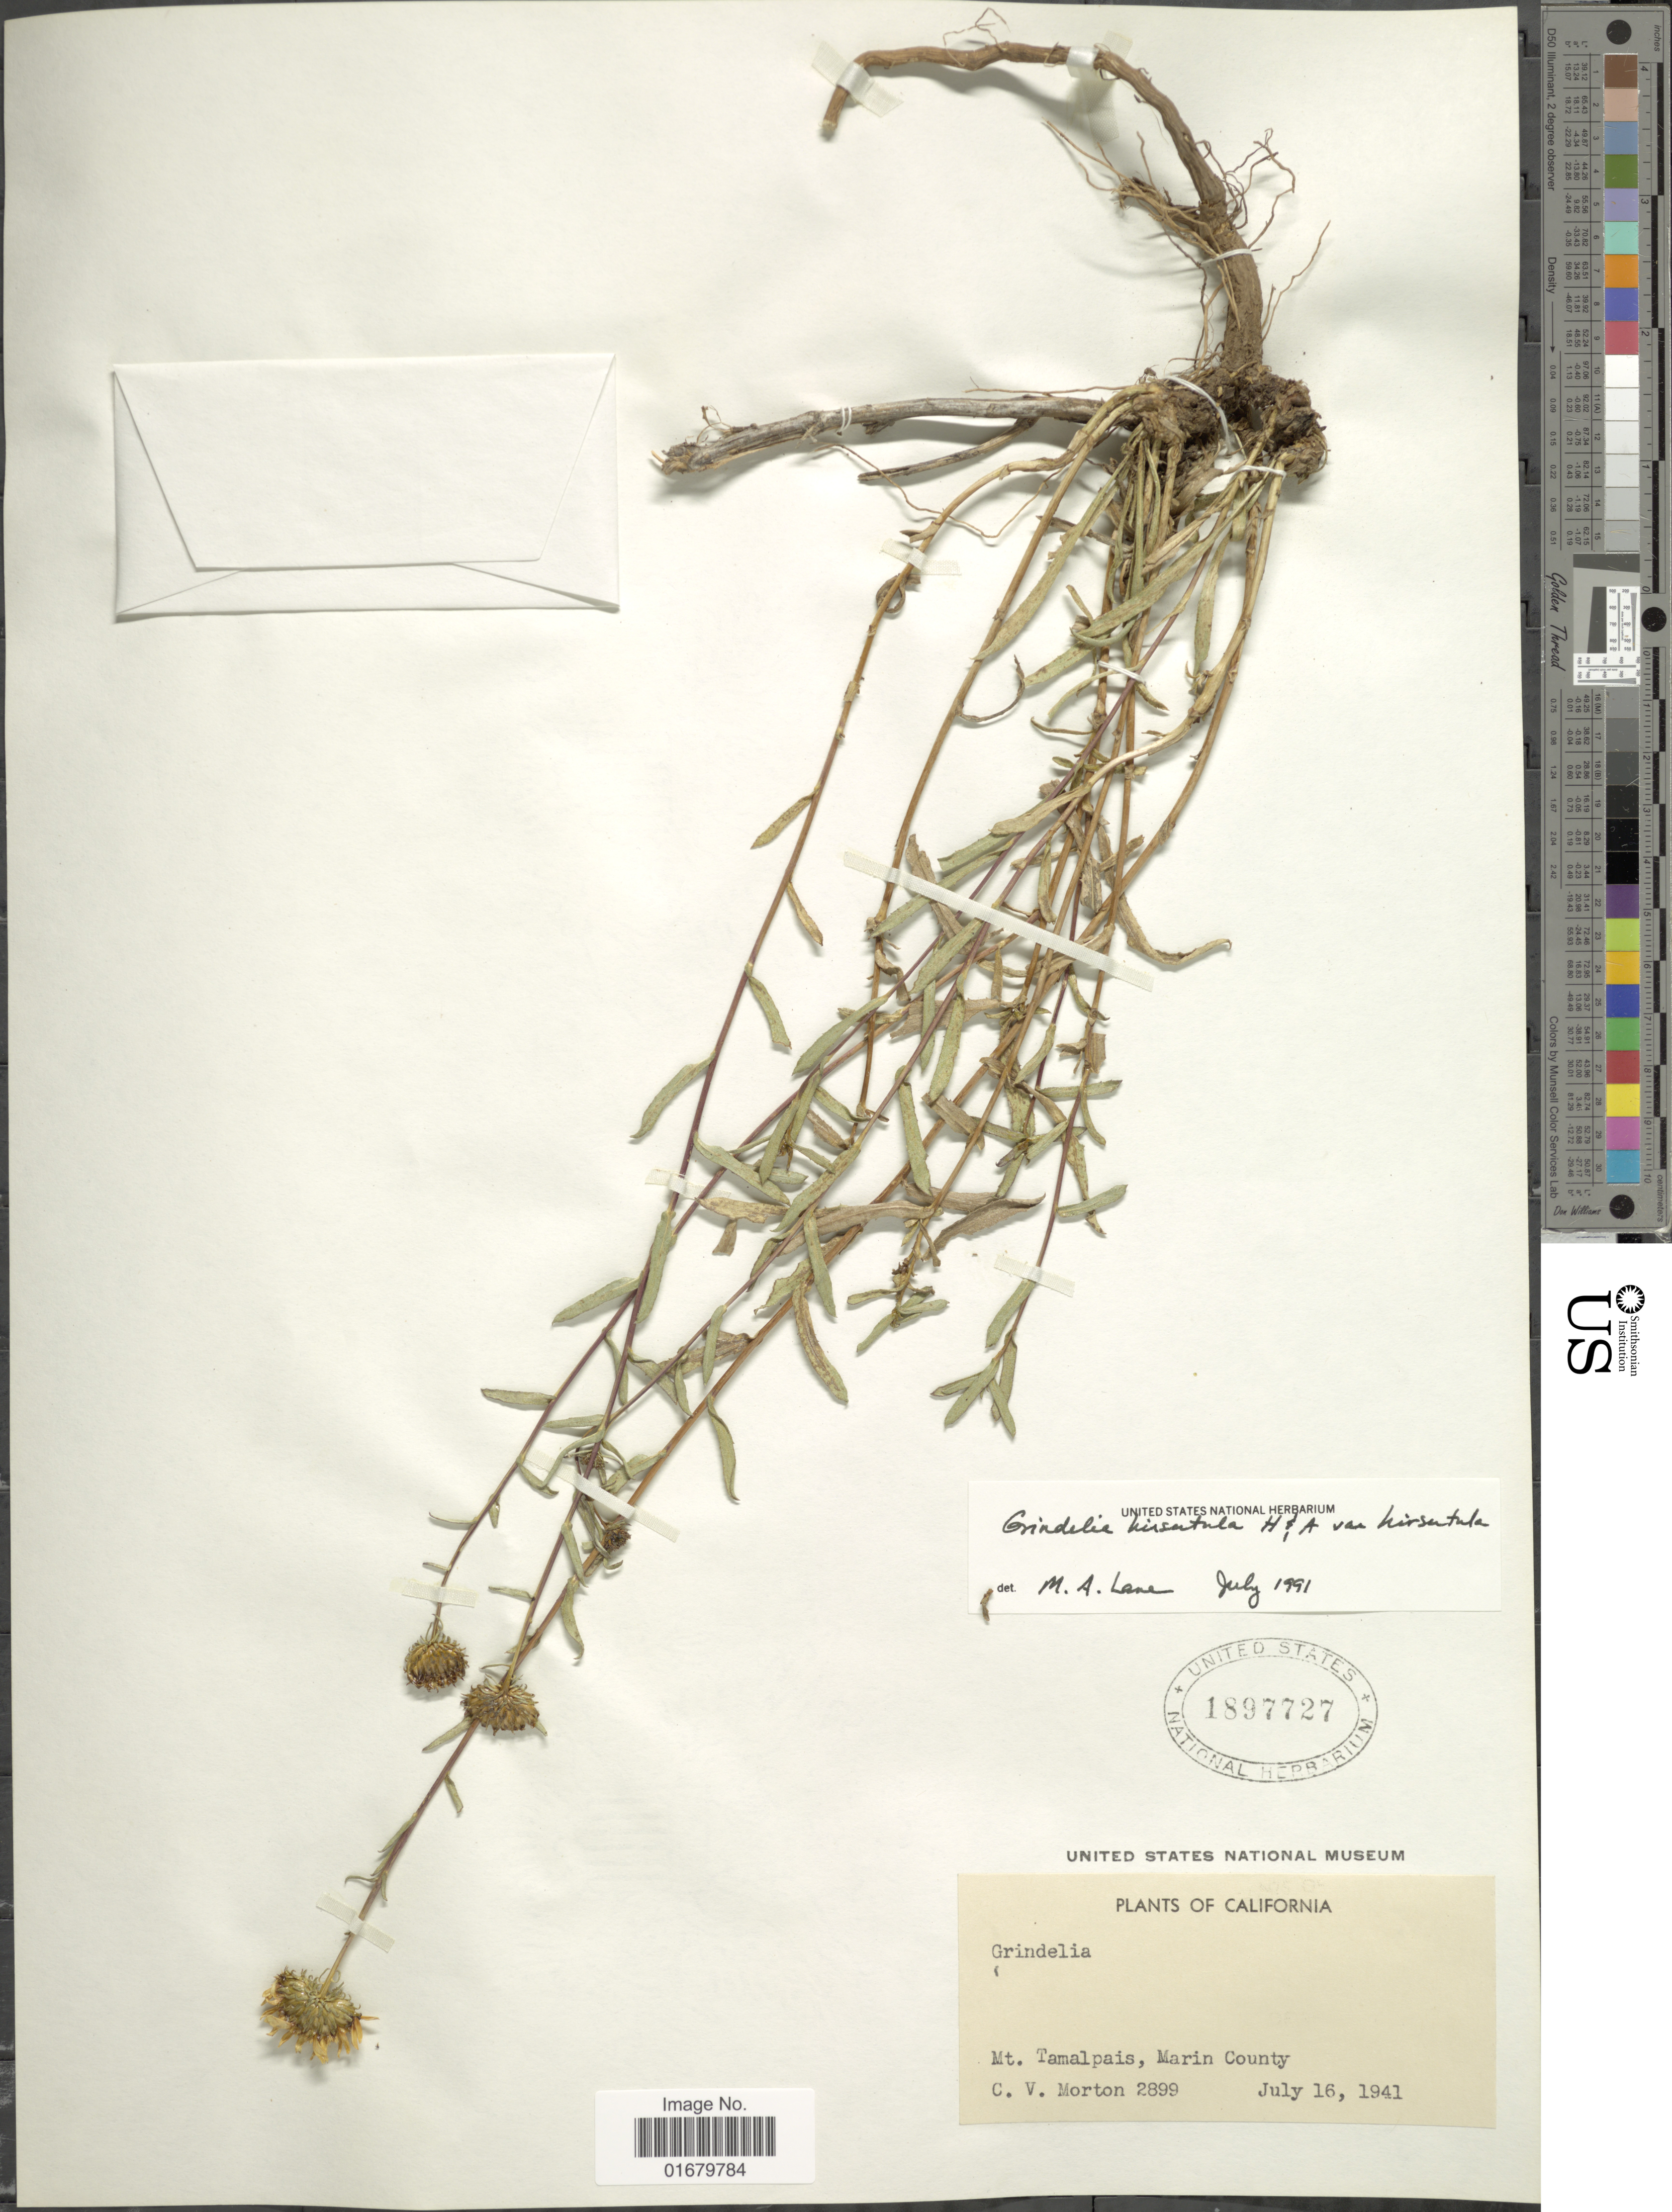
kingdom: Plantae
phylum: Tracheophyta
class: Magnoliopsida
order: Asterales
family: Asteraceae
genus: Grindelia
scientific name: Grindelia hirsutula var. hirsutula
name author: Hook. & Arn.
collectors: C. V. Morton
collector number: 2899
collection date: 1941-07-16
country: United States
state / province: California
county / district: Marin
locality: Mt. Tamalpais, Marin County.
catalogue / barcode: US 1897727